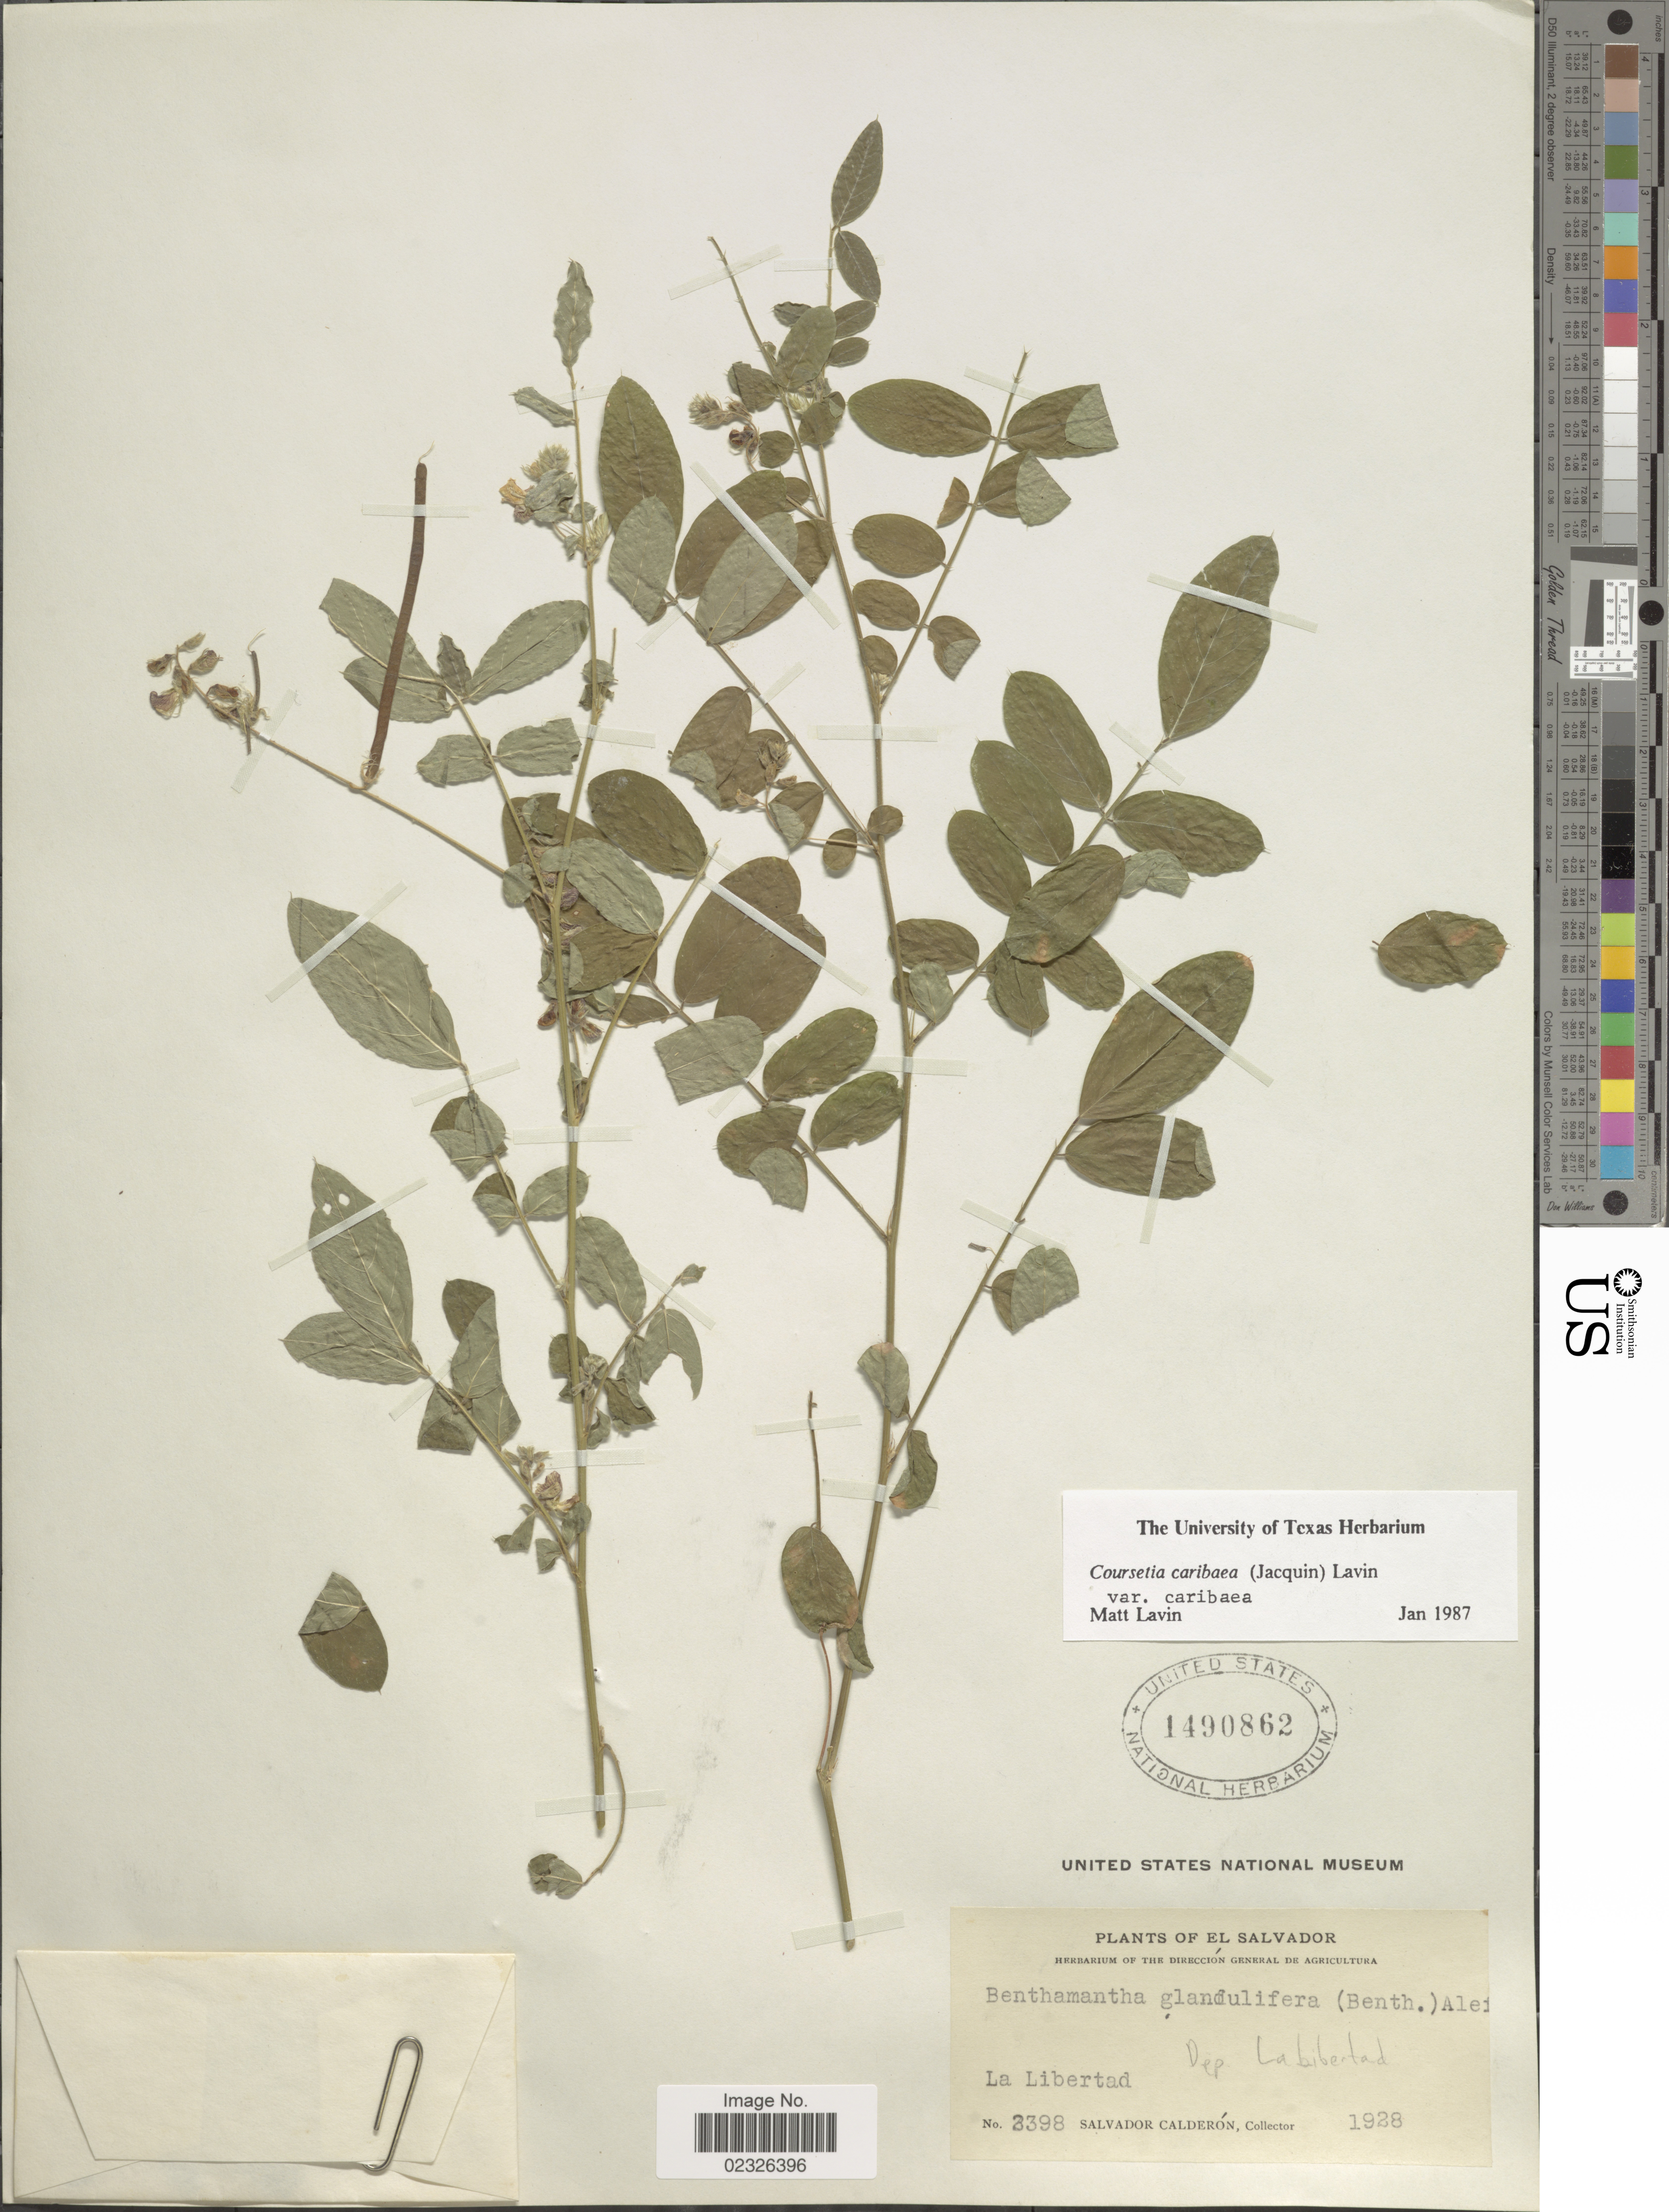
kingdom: Plantae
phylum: Tracheophyta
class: Magnoliopsida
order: Fabales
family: Fabaceae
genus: Coursetia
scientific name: Coursetia caribaea var. caribaea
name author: (Jacq.) Lavin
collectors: S. Calderón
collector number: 3398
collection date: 1928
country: El Salvador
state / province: La Libertad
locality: Dep. La Libertad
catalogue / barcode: US 1490862